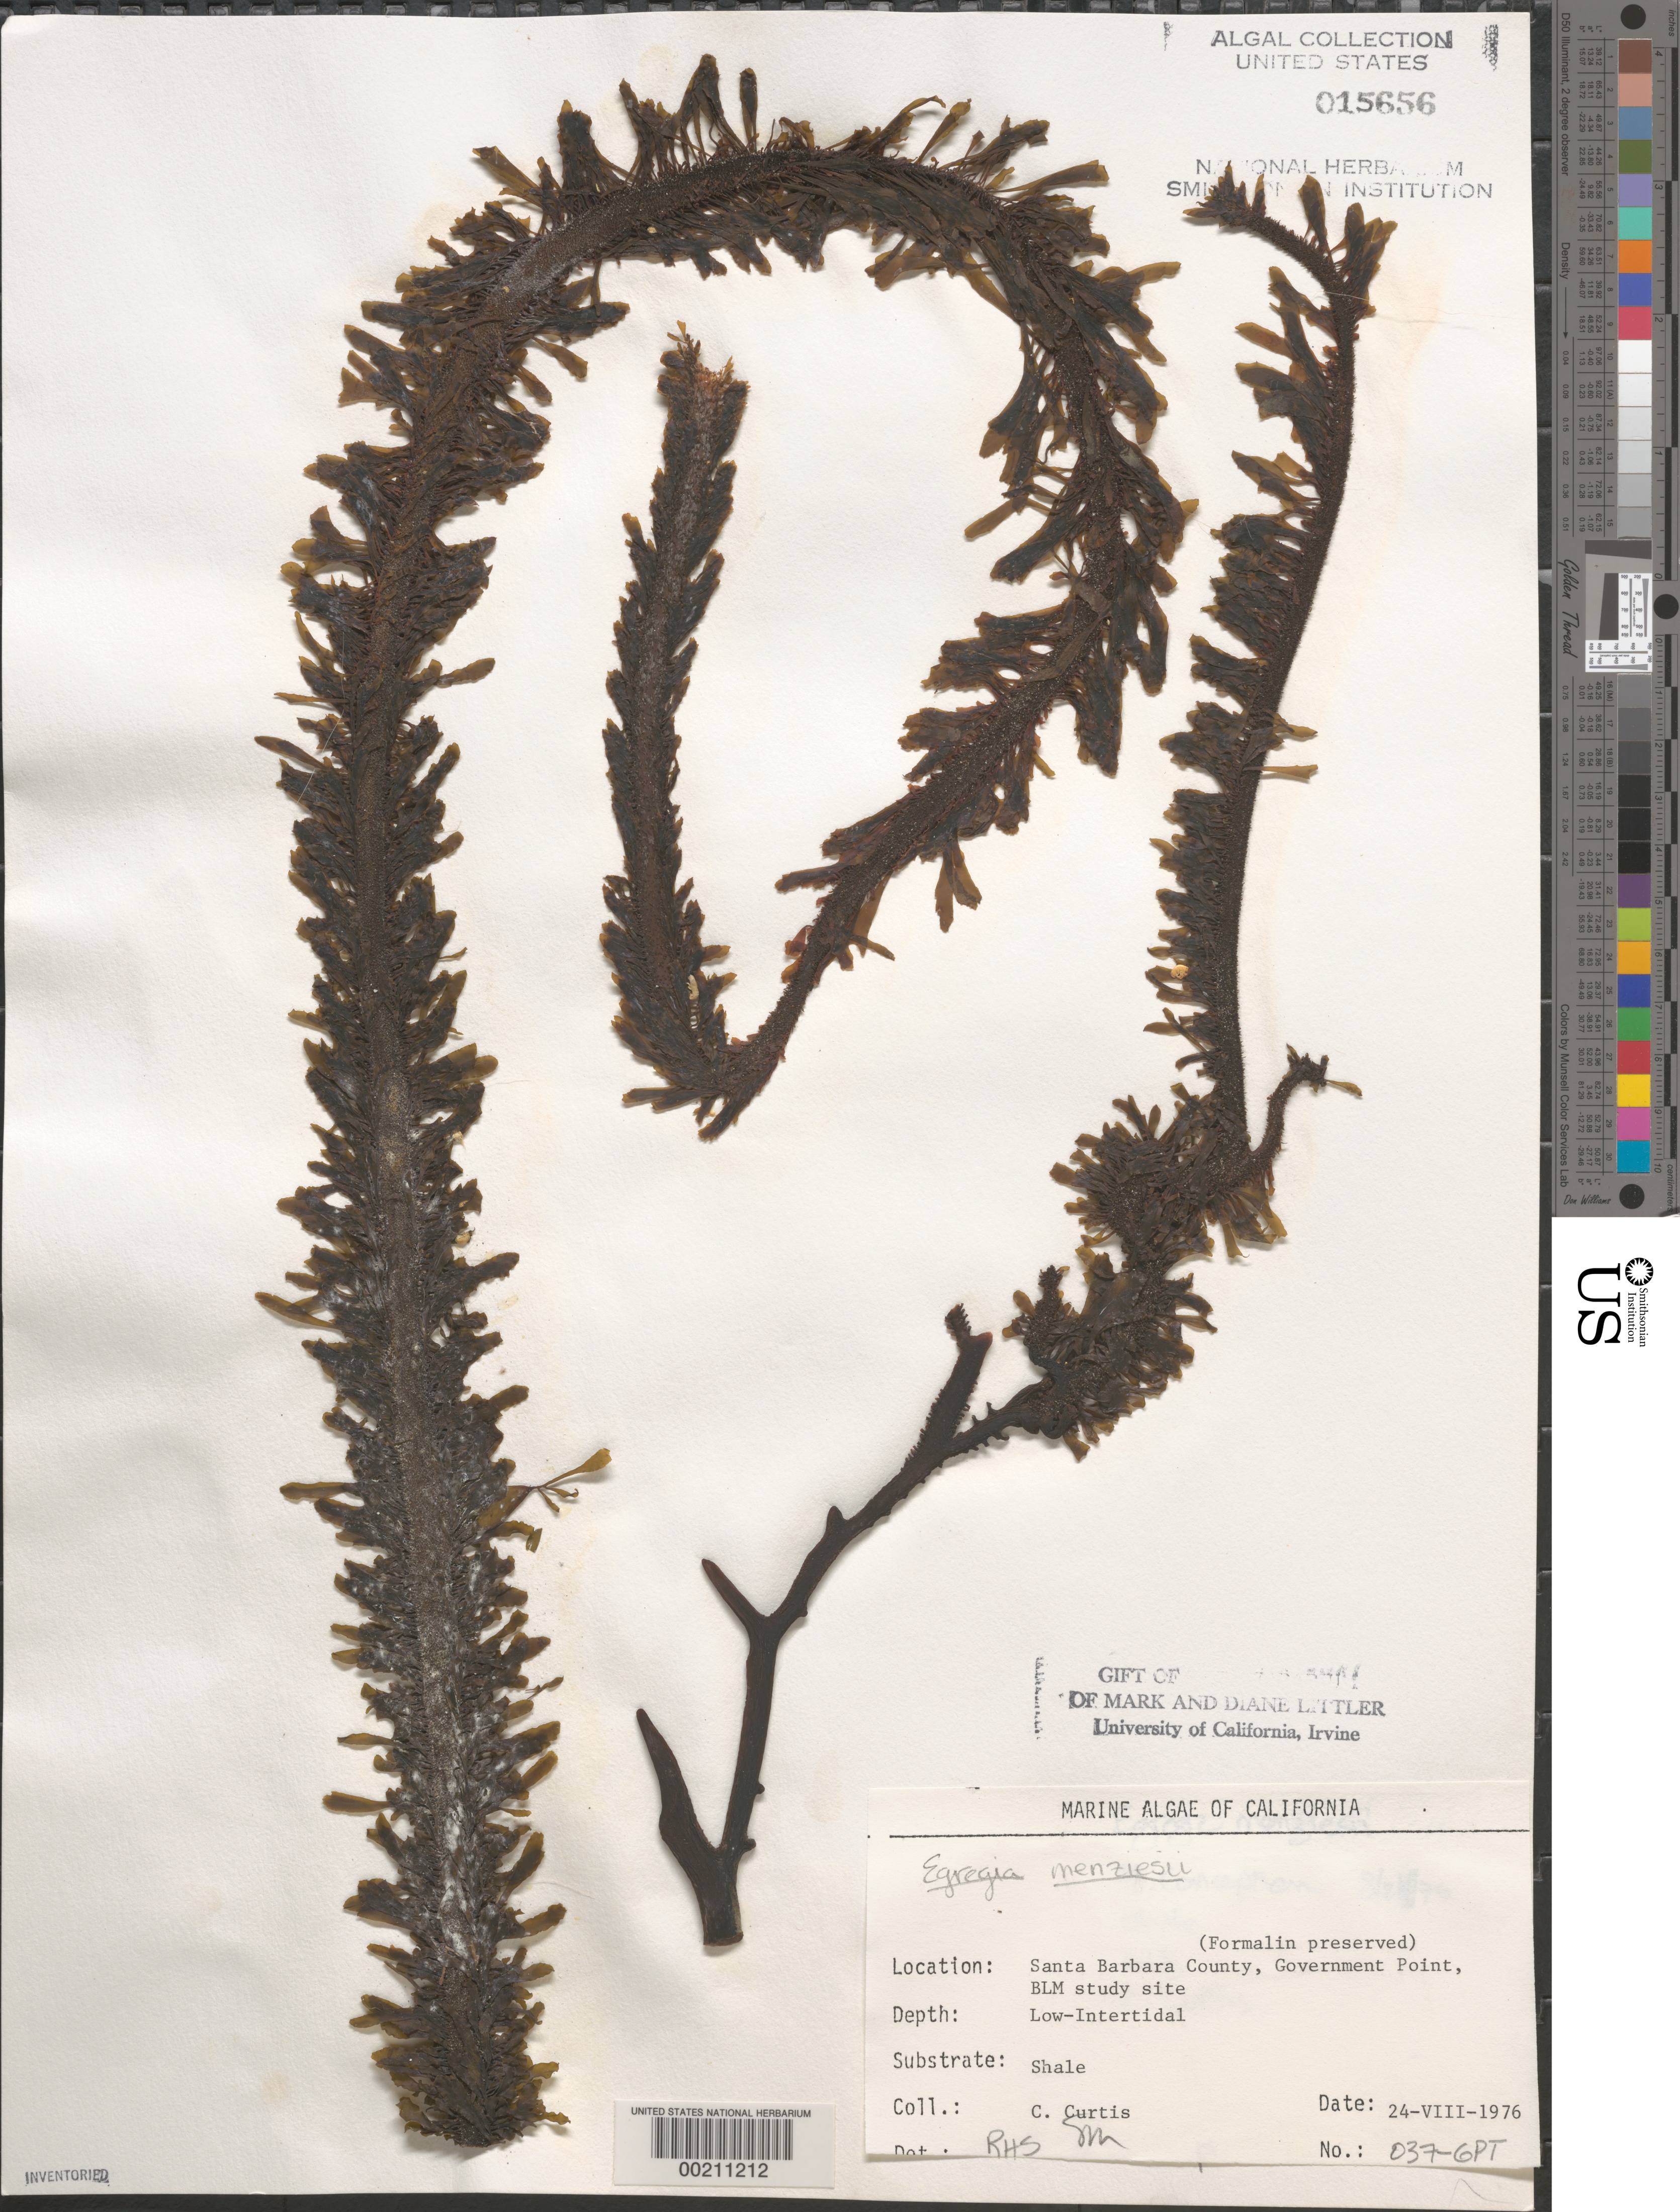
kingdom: Chromista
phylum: Ochrophyta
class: Phaeophyceae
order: Laminariales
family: Lessoniaceae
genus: Egregia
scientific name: Egregia menziesii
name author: (Turner) Aresch.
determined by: Sims, Robert H.; Murray, S. N.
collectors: C. Curtis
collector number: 037-gpt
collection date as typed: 24 Aug 1976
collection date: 1976-08-24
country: United States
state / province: California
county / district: Santa Barbara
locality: Government Point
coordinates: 34 26'31"N, 120 24'06"W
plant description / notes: BLM-SOCALBIGHT Rocky Intertidal Survey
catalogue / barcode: US 15656